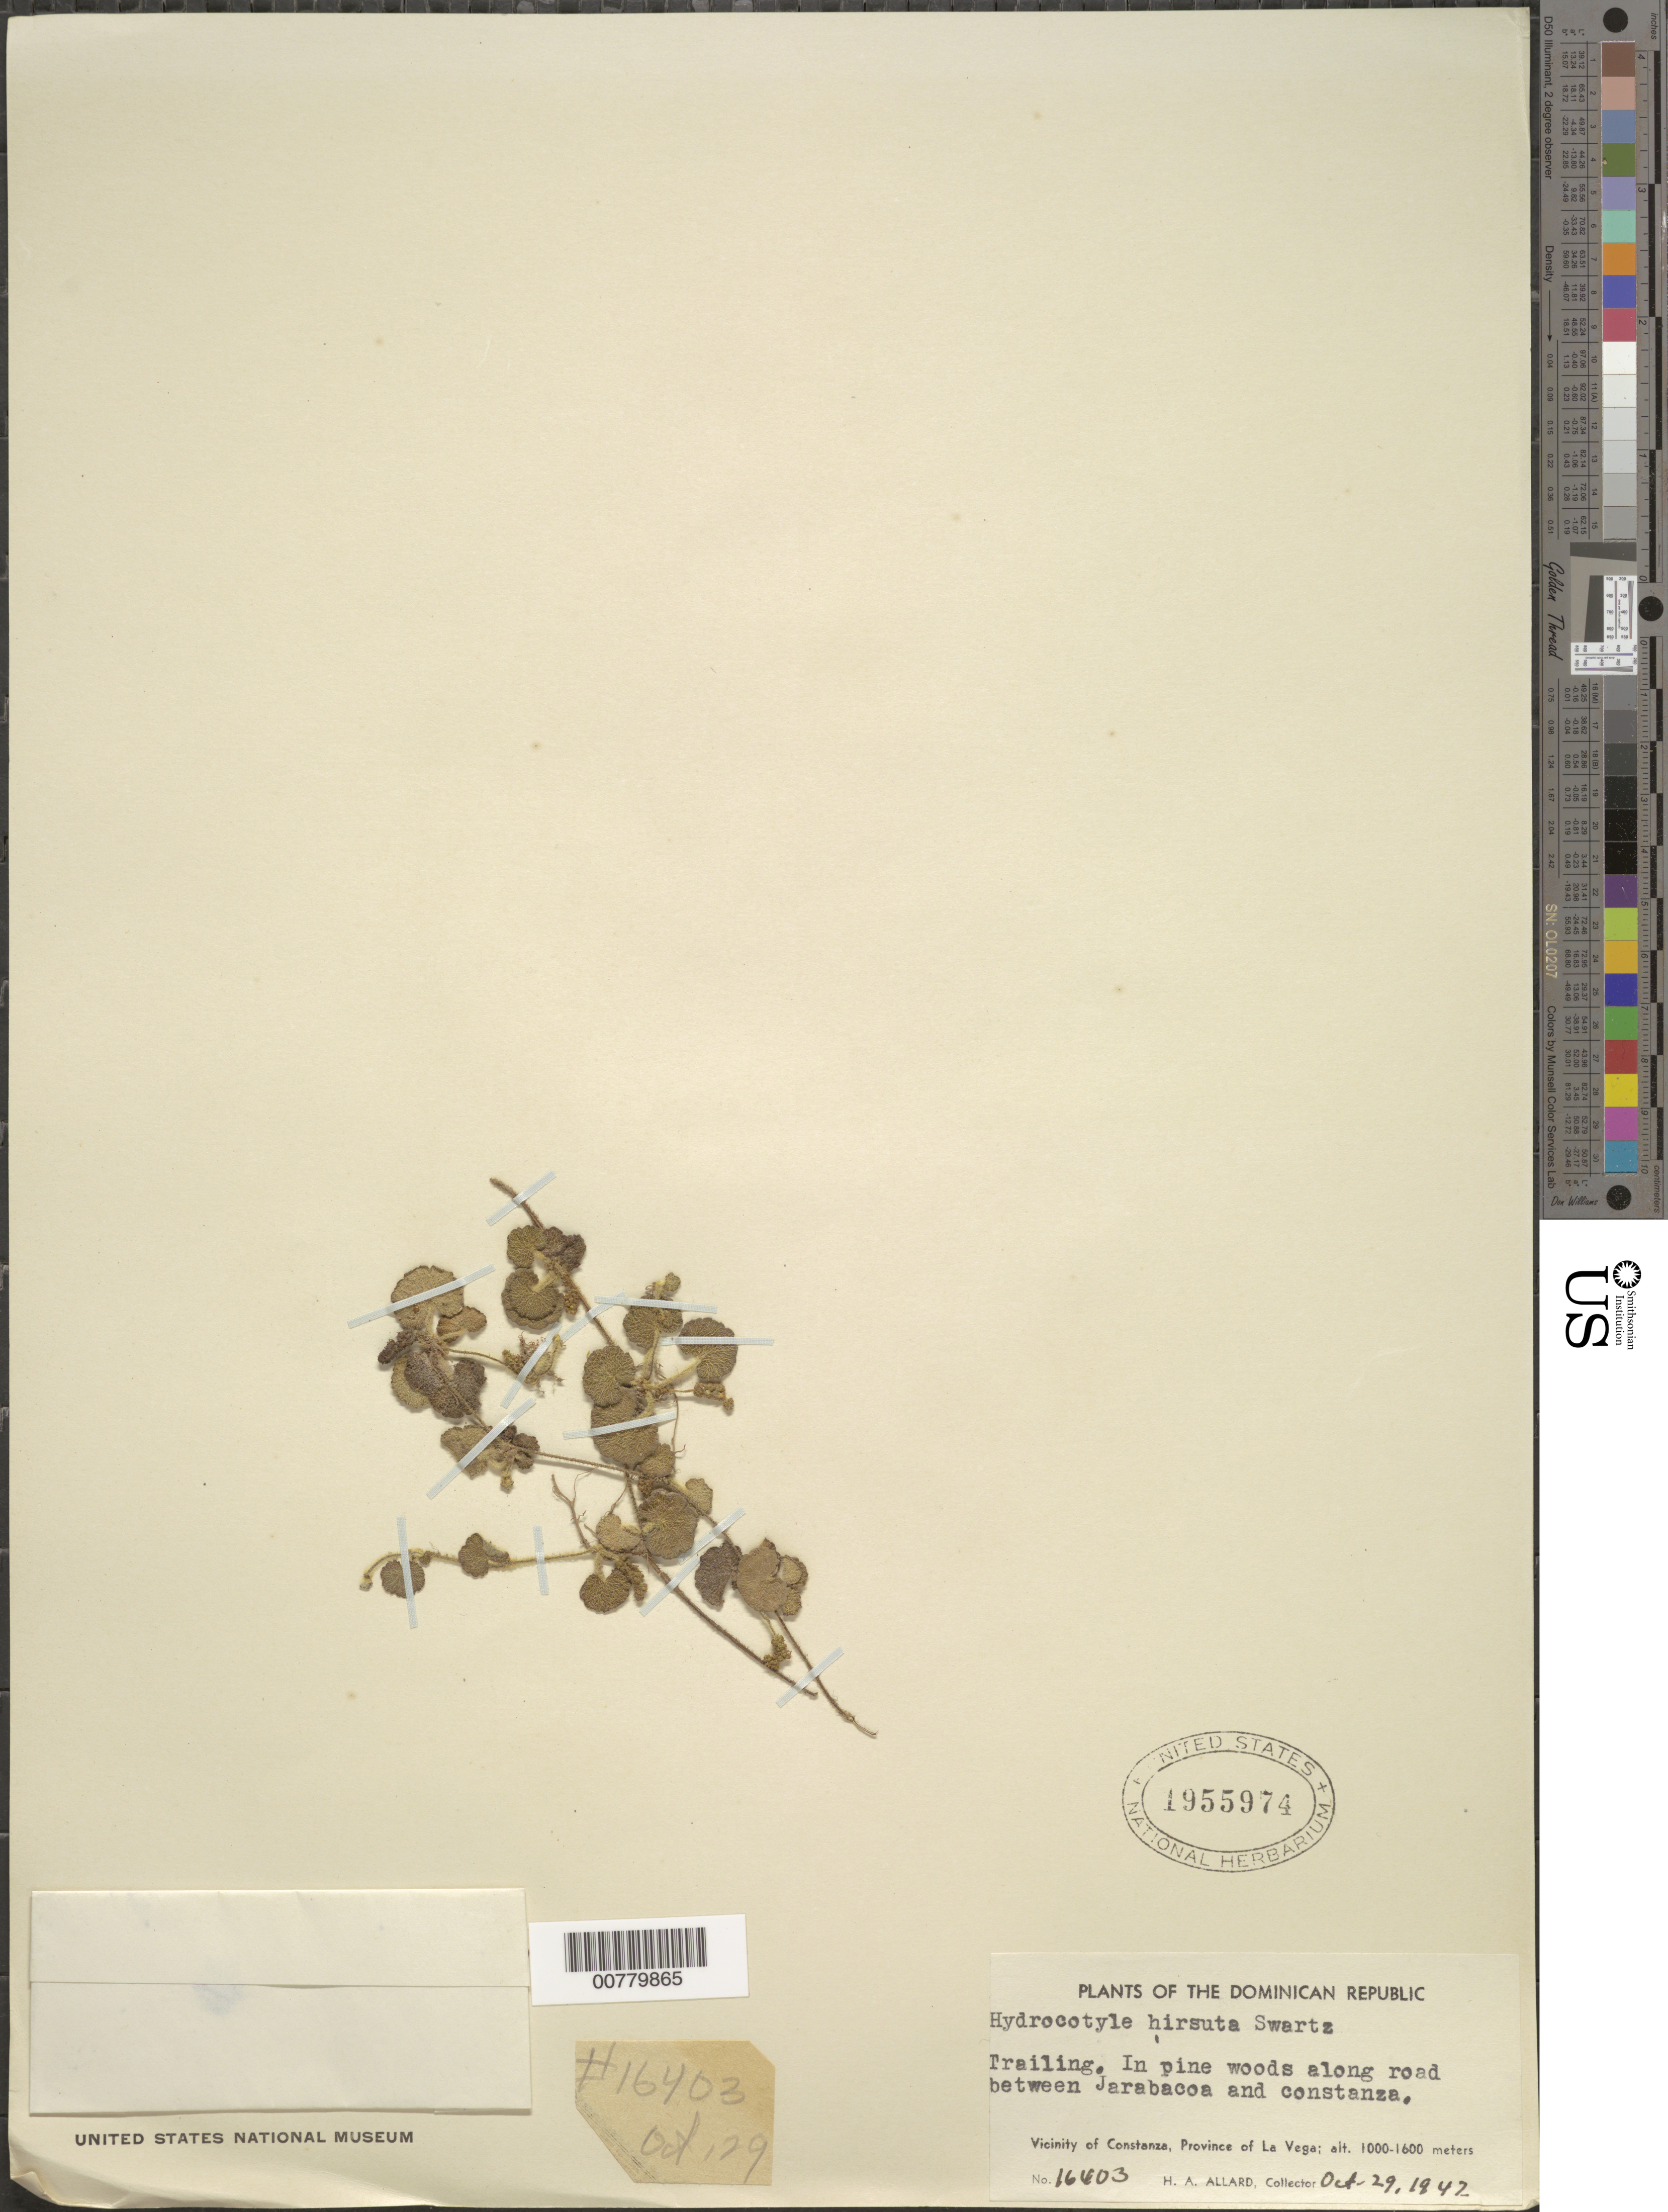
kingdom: Plantae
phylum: Tracheophyta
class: Magnoliopsida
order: Apiales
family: Araliaceae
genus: Hydrocotyle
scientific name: Hydrocotyle hirsuta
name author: Sw.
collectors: H. A. Allard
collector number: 16403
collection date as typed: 29 Oct 1947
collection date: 1947-10-29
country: Dominican Republic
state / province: La Vega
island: Hispaniola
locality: Vicinity of Constanza, woods along road between Jarabacoa and Constanza.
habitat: In pine woods.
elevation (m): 1000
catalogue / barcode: US 1955974